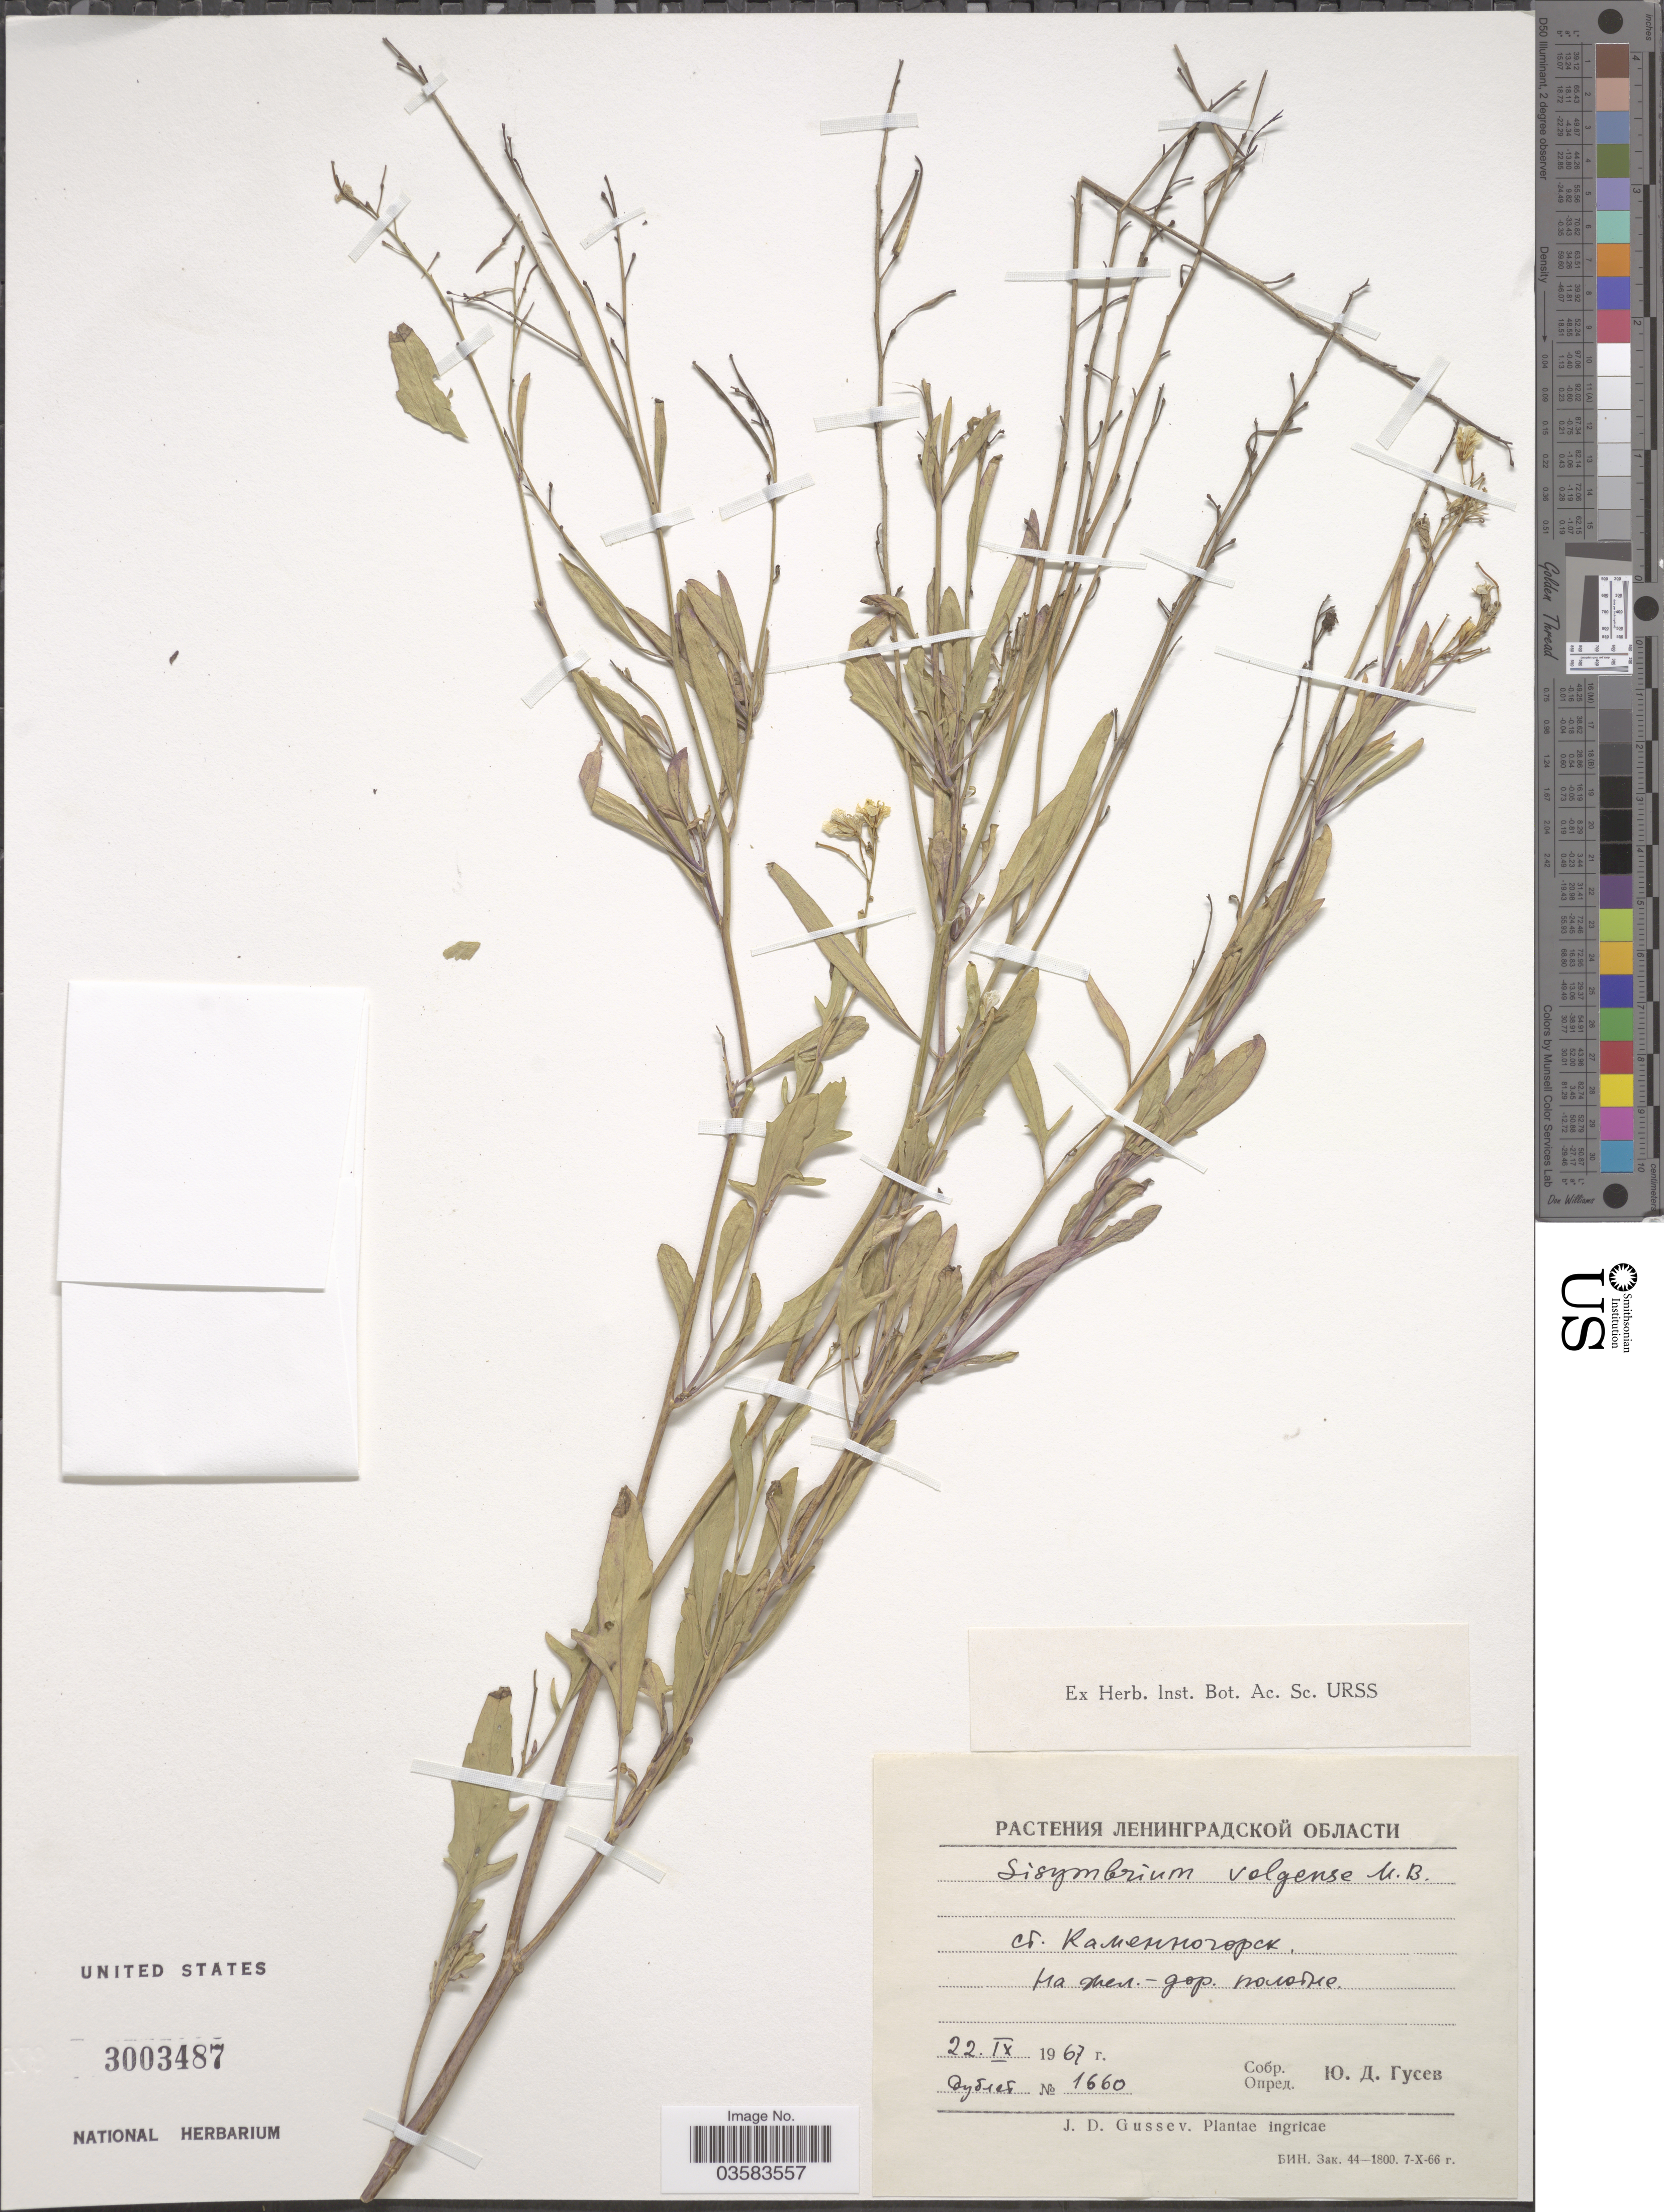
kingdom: Plantae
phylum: Tracheophyta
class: Magnoliopsida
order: Brassicales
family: Brassicaceae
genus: Sisymbrium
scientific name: Sisymbrium volgense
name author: M. Bieb. ex E. Fourn.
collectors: J. Gussev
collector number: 1660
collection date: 1967-09-22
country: Russian Federation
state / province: Leningrad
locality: X. Ingricae.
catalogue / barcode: US 3003487